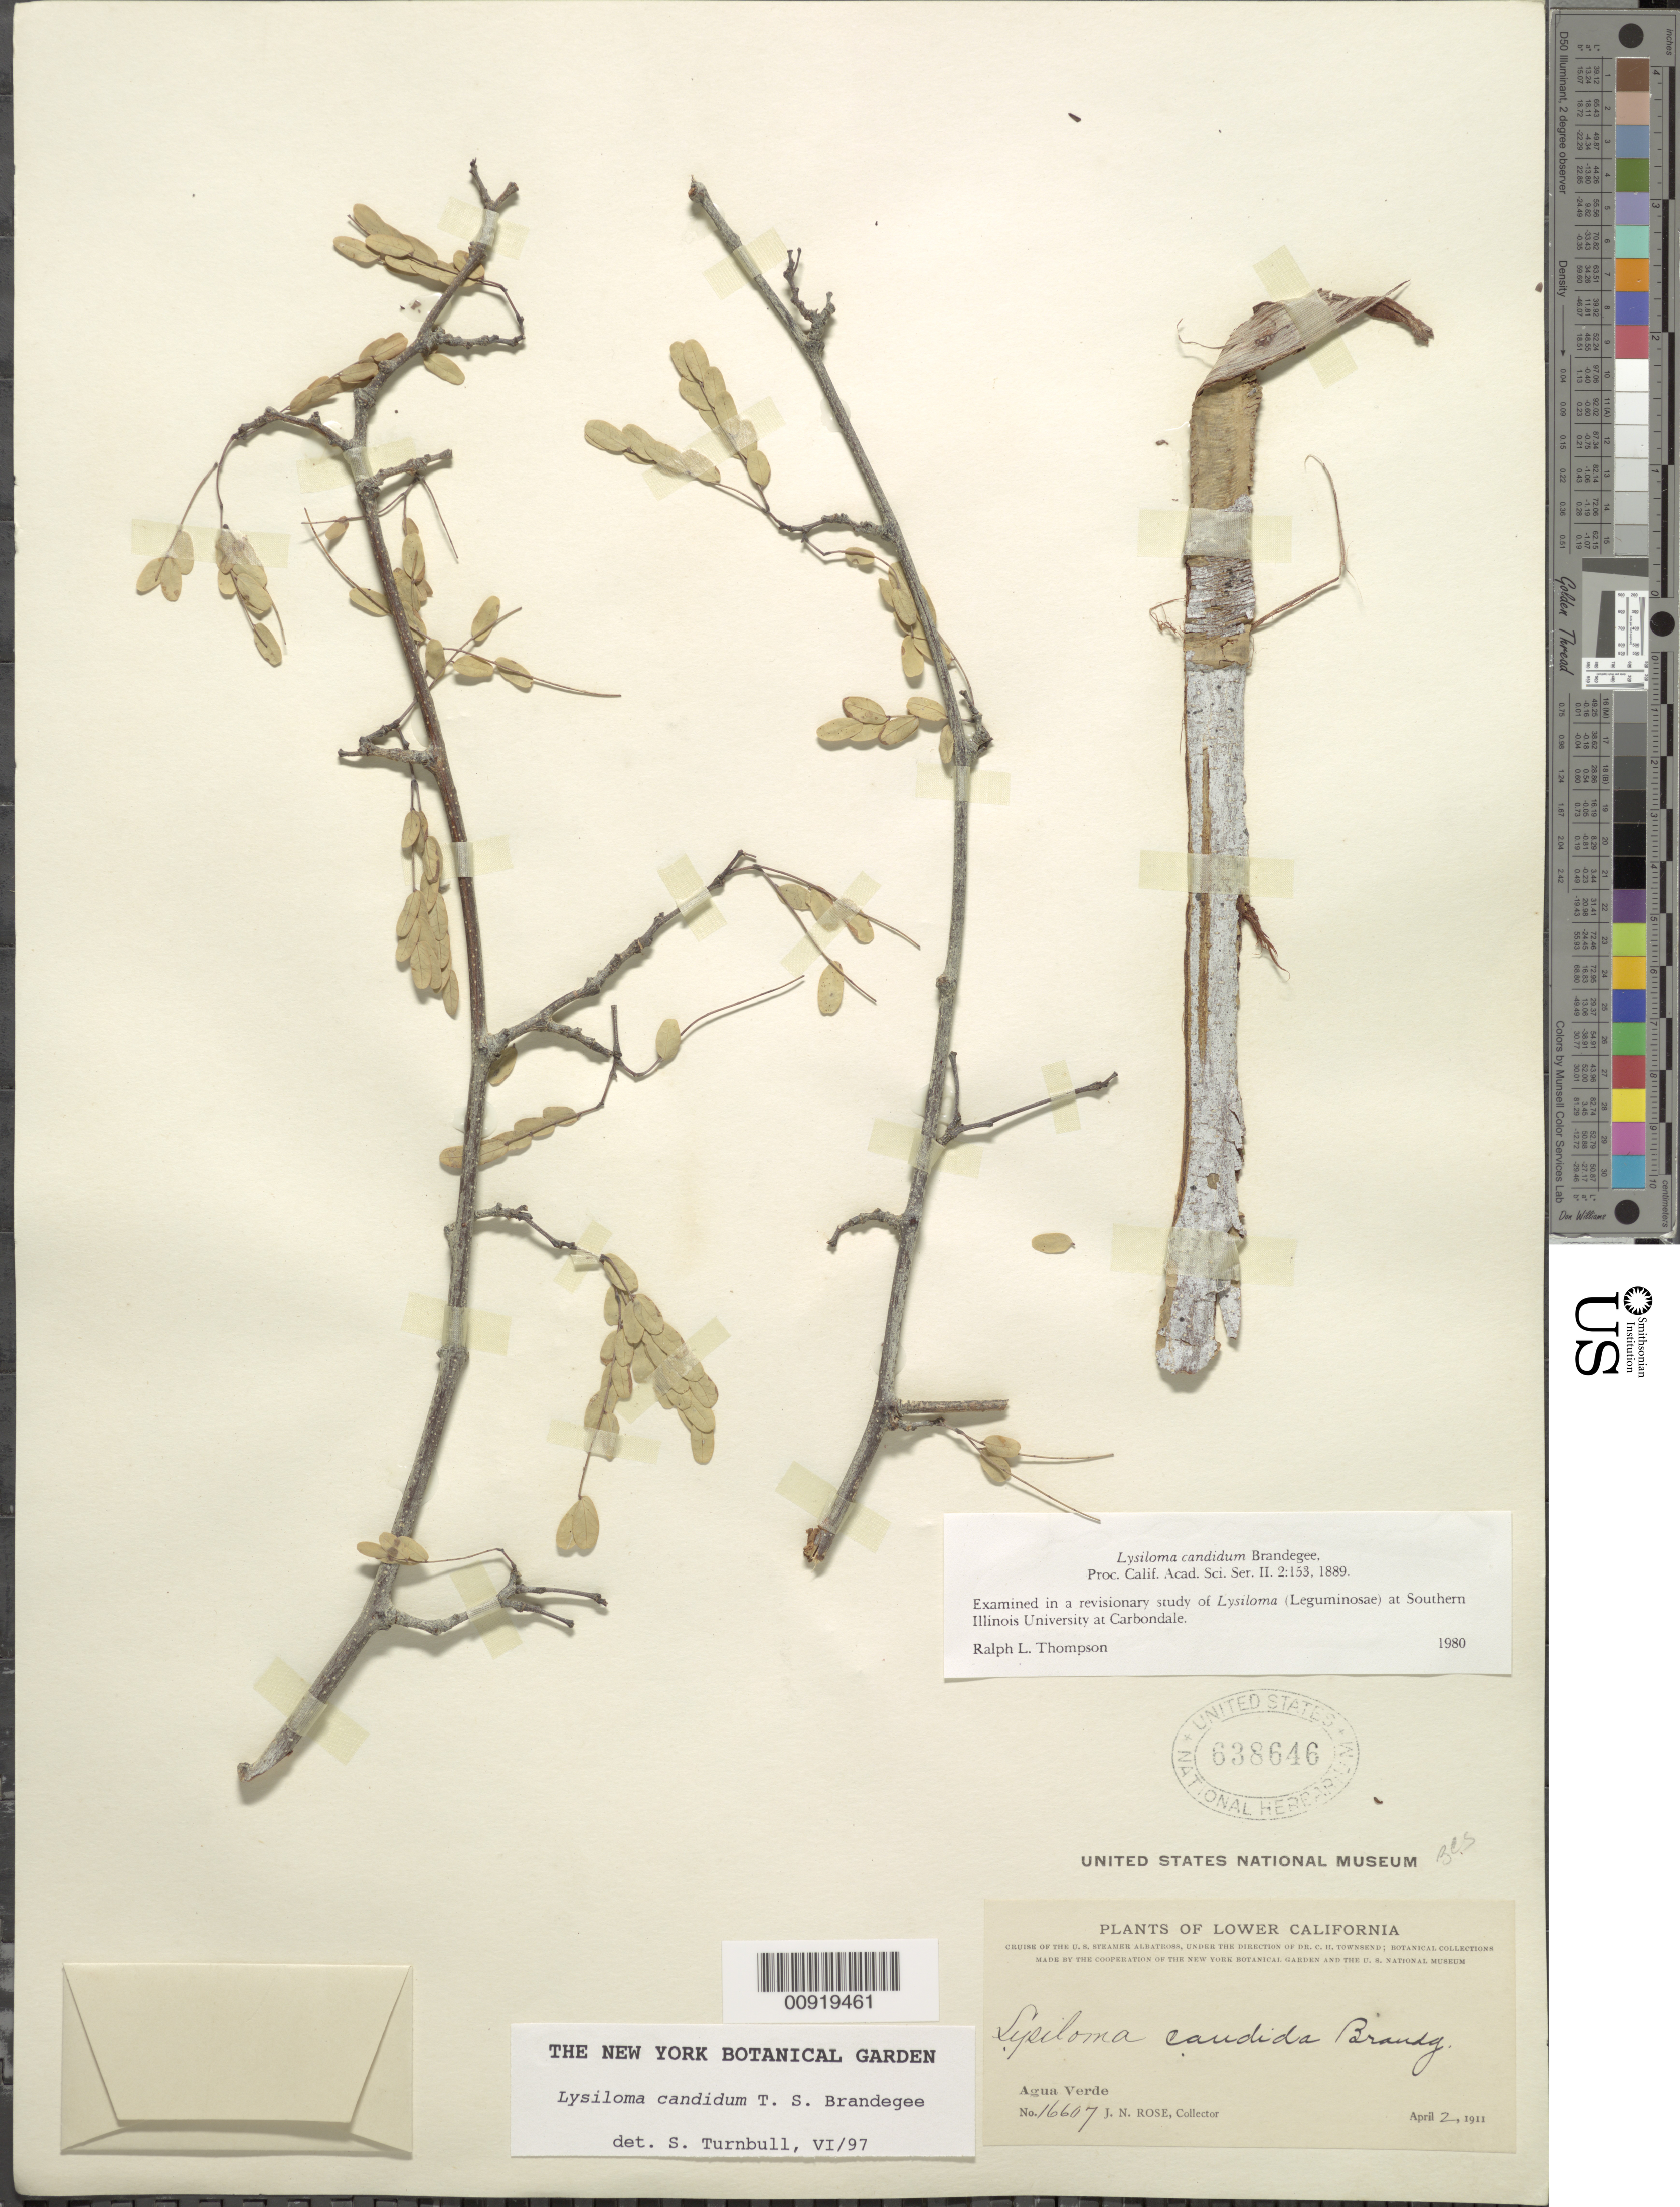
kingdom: Plantae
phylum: Tracheophyta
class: Magnoliopsida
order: Fabales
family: Fabaceae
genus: Lysiloma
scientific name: Lysiloma candidum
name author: Brandegee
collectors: J. N. Rose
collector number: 16607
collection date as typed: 02 Apr 1911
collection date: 1911-04-02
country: Mexico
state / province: Baja California Sur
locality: Agua Verde. Lower California.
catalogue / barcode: US 638646